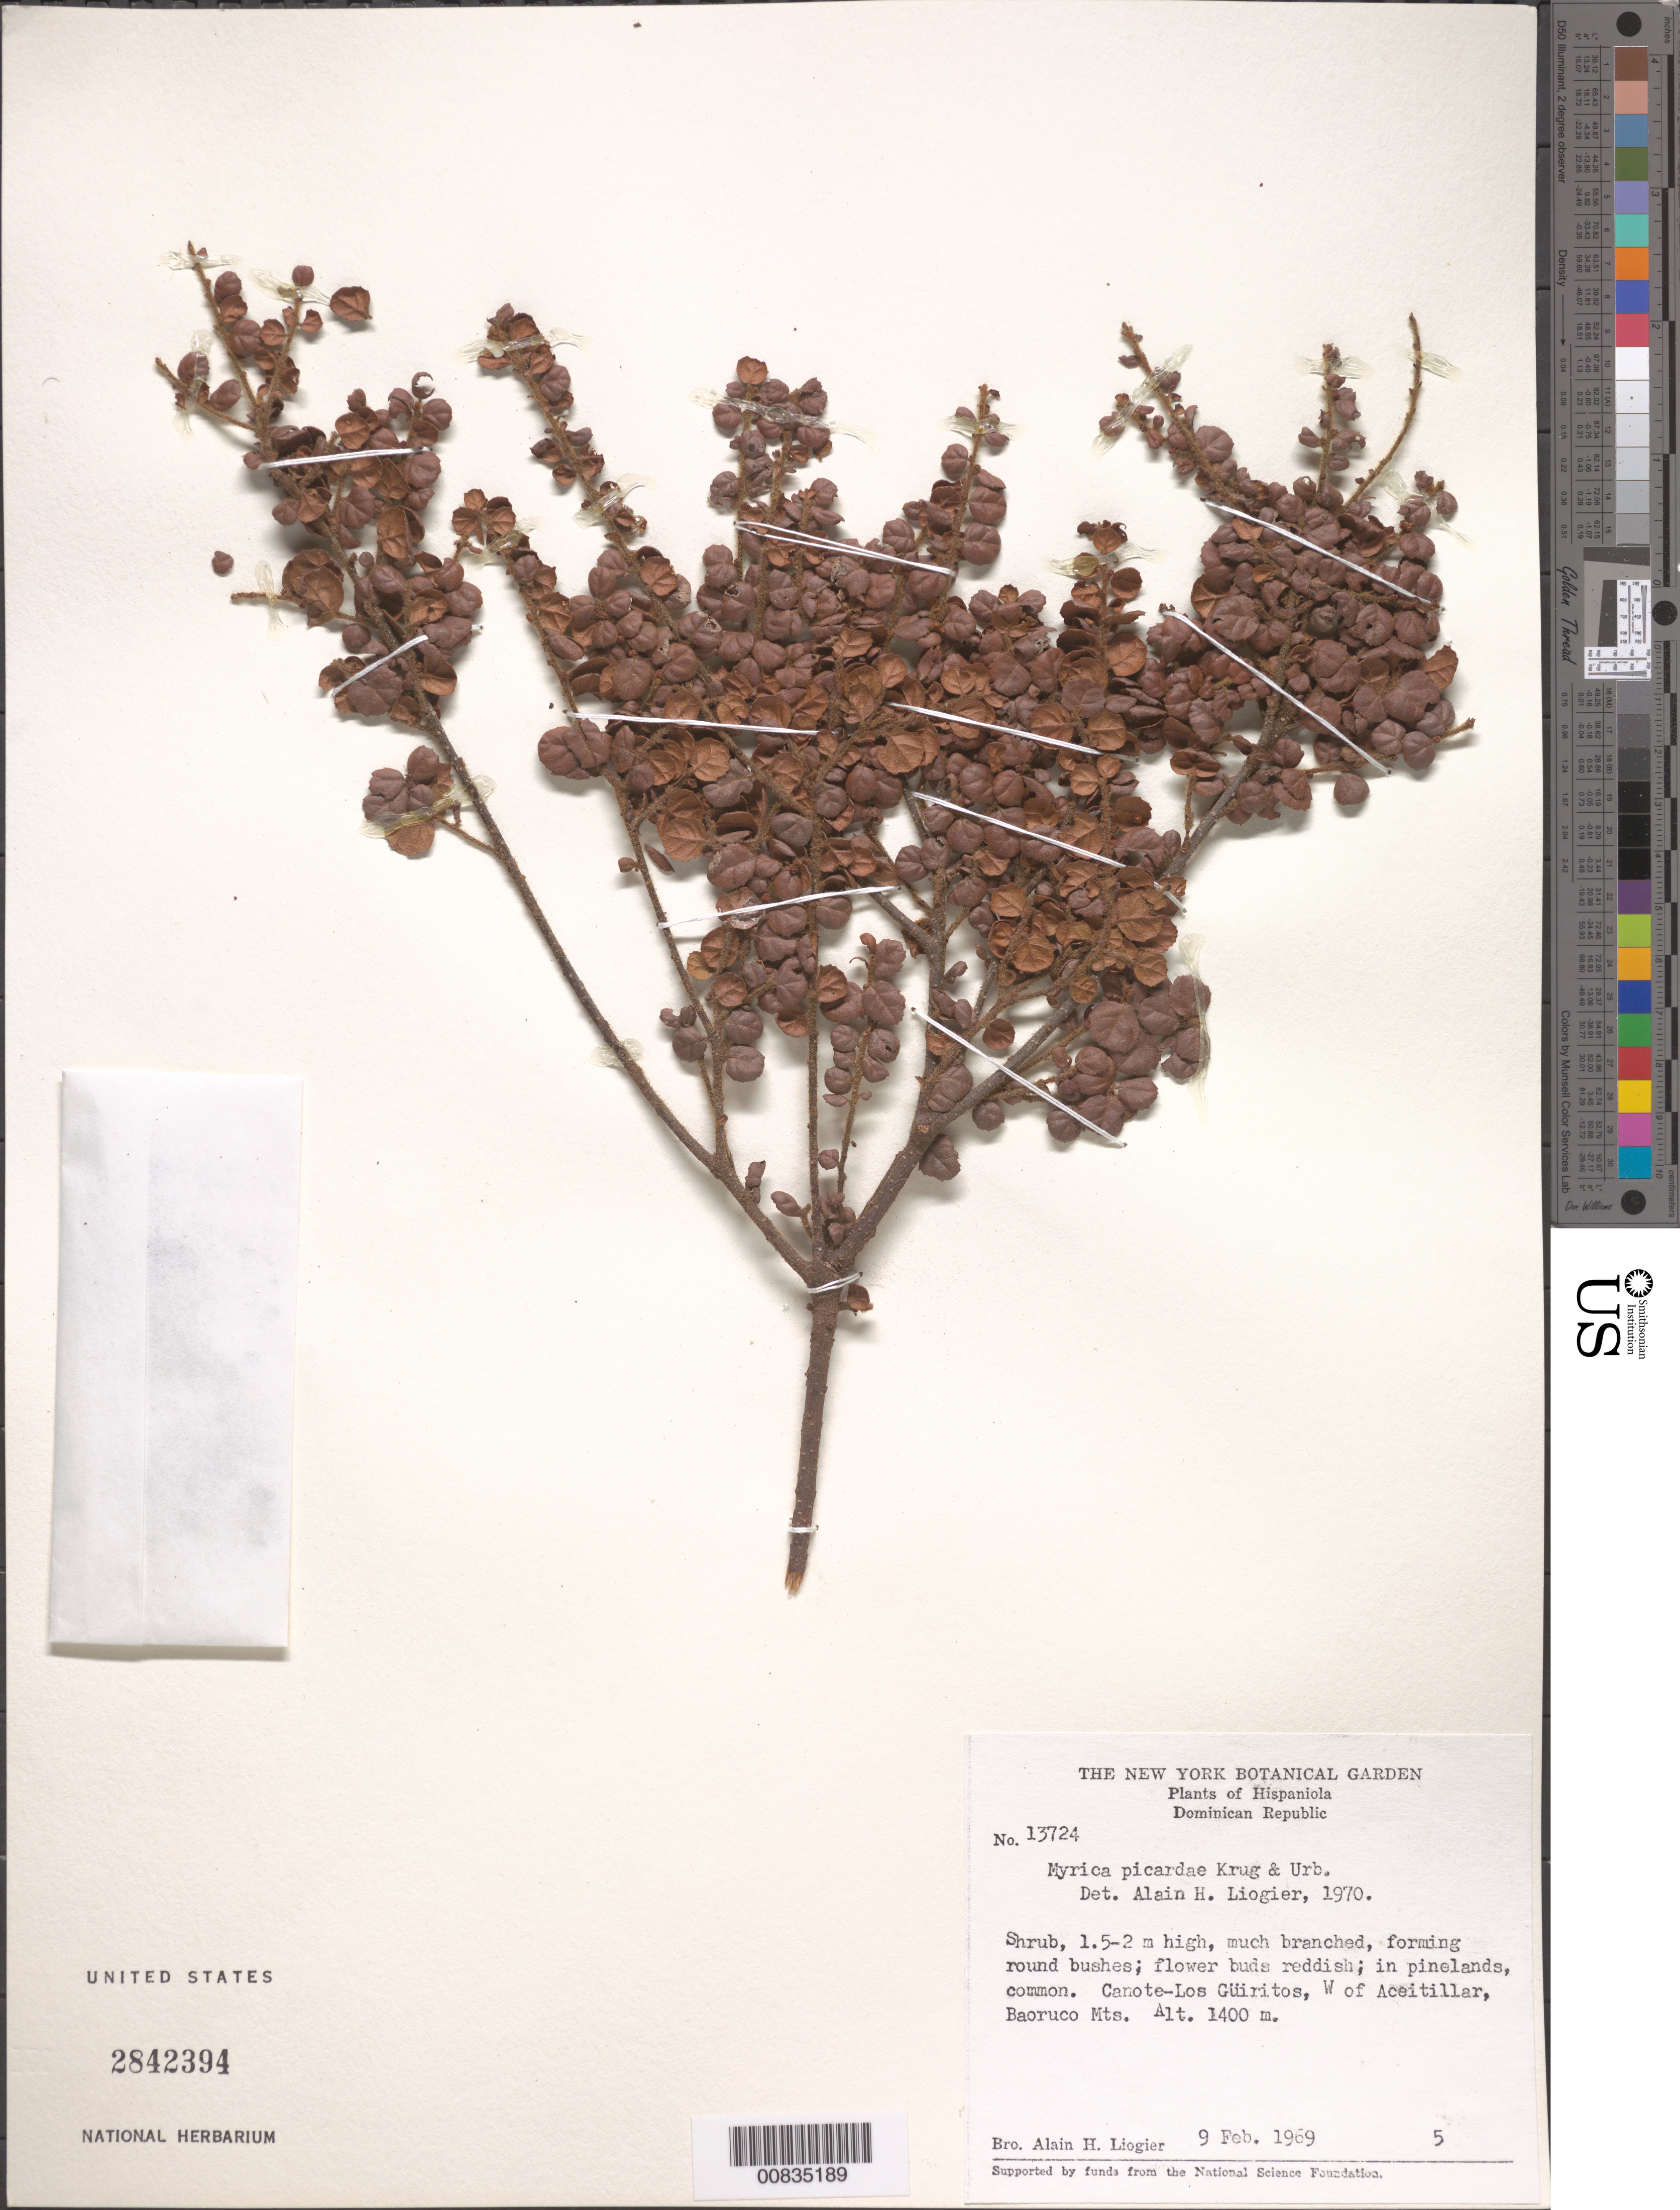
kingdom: Plantae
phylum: Tracheophyta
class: Magnoliopsida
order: Fagales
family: Myricaceae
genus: Morella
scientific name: Morella picardae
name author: (Krug & Urb.) Wilbur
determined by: Strong, Mark T., (BOT), Smithsonian Institution - National Museum of Natural History (UNITED STATES)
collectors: A. H. Liogier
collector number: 13724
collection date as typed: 09 Feb 1969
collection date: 1969-02-09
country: Dominican Republic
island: Hispaniola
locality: Canote-Los Güiritos, W of Aceitillar, Baoruco Mts.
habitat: In pinelands.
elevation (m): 1400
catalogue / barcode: US 2842394